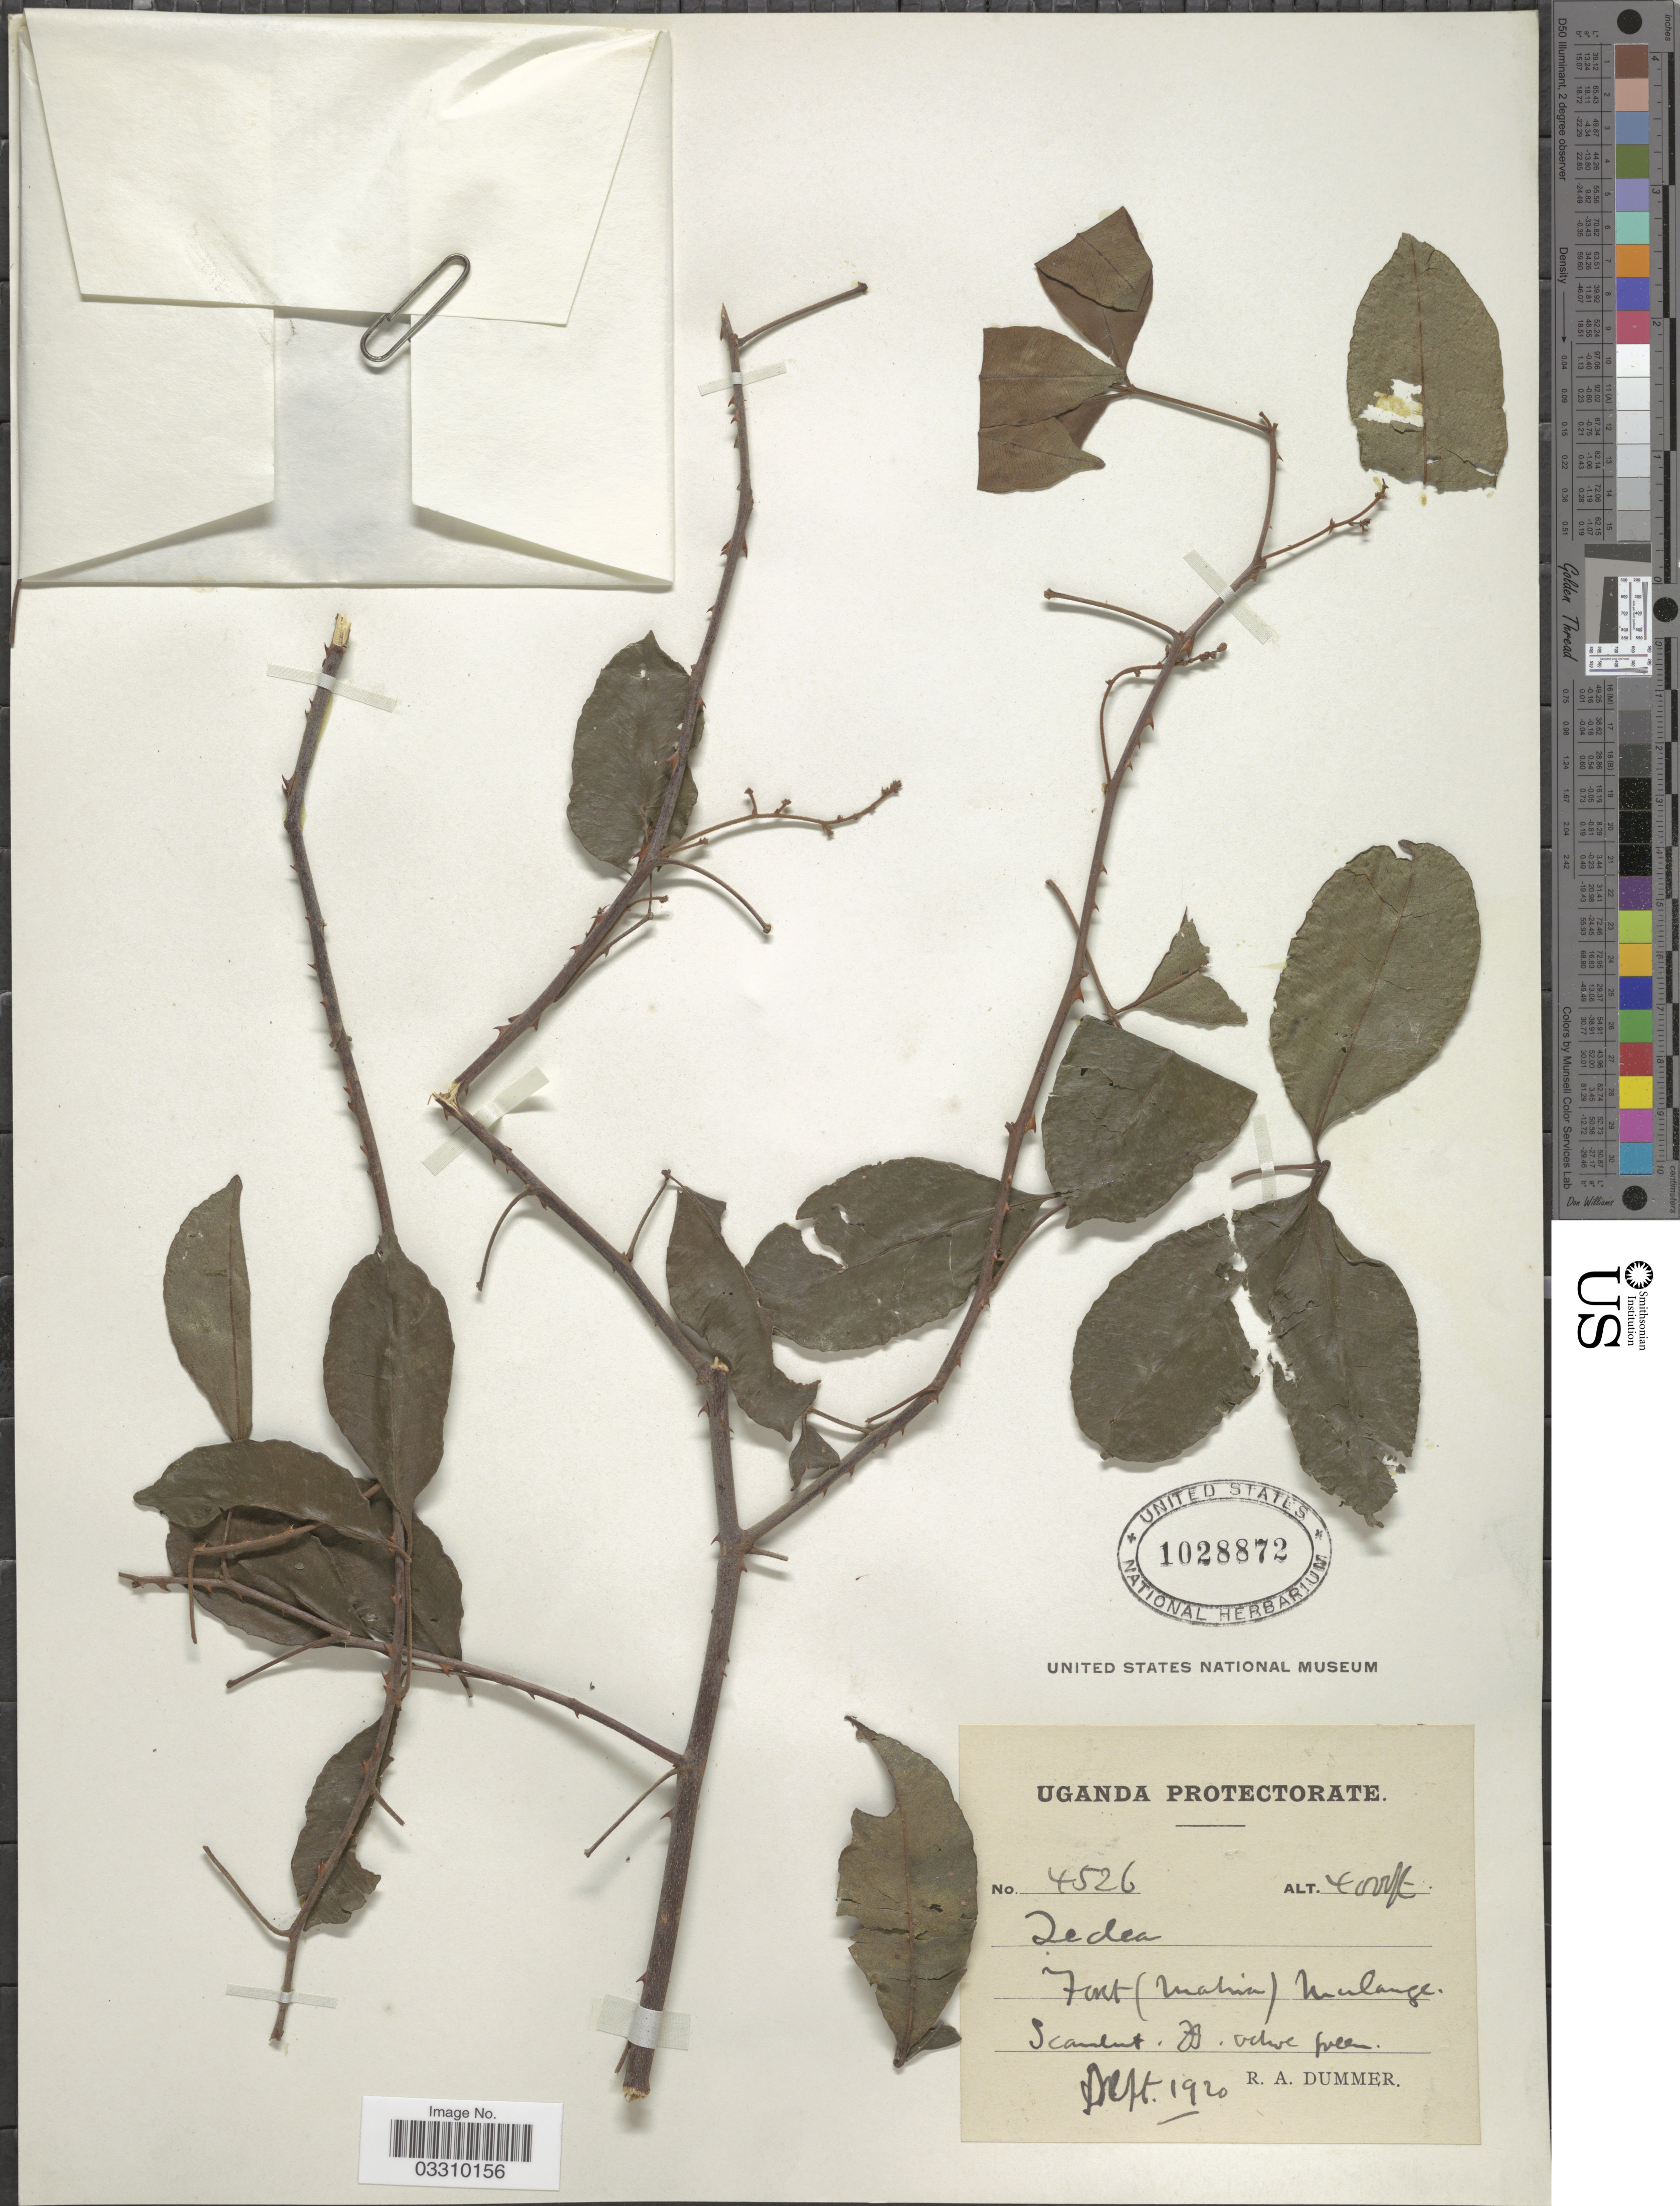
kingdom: Plantae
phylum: Tracheophyta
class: Magnoliopsida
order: Sapindales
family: Rutaceae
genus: Vepris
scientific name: Vepris sp.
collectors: R. Dümmer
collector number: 4526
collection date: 1920-09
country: Uganda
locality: Fort (Mabira) Mulange.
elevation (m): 1219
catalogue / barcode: US 1028872